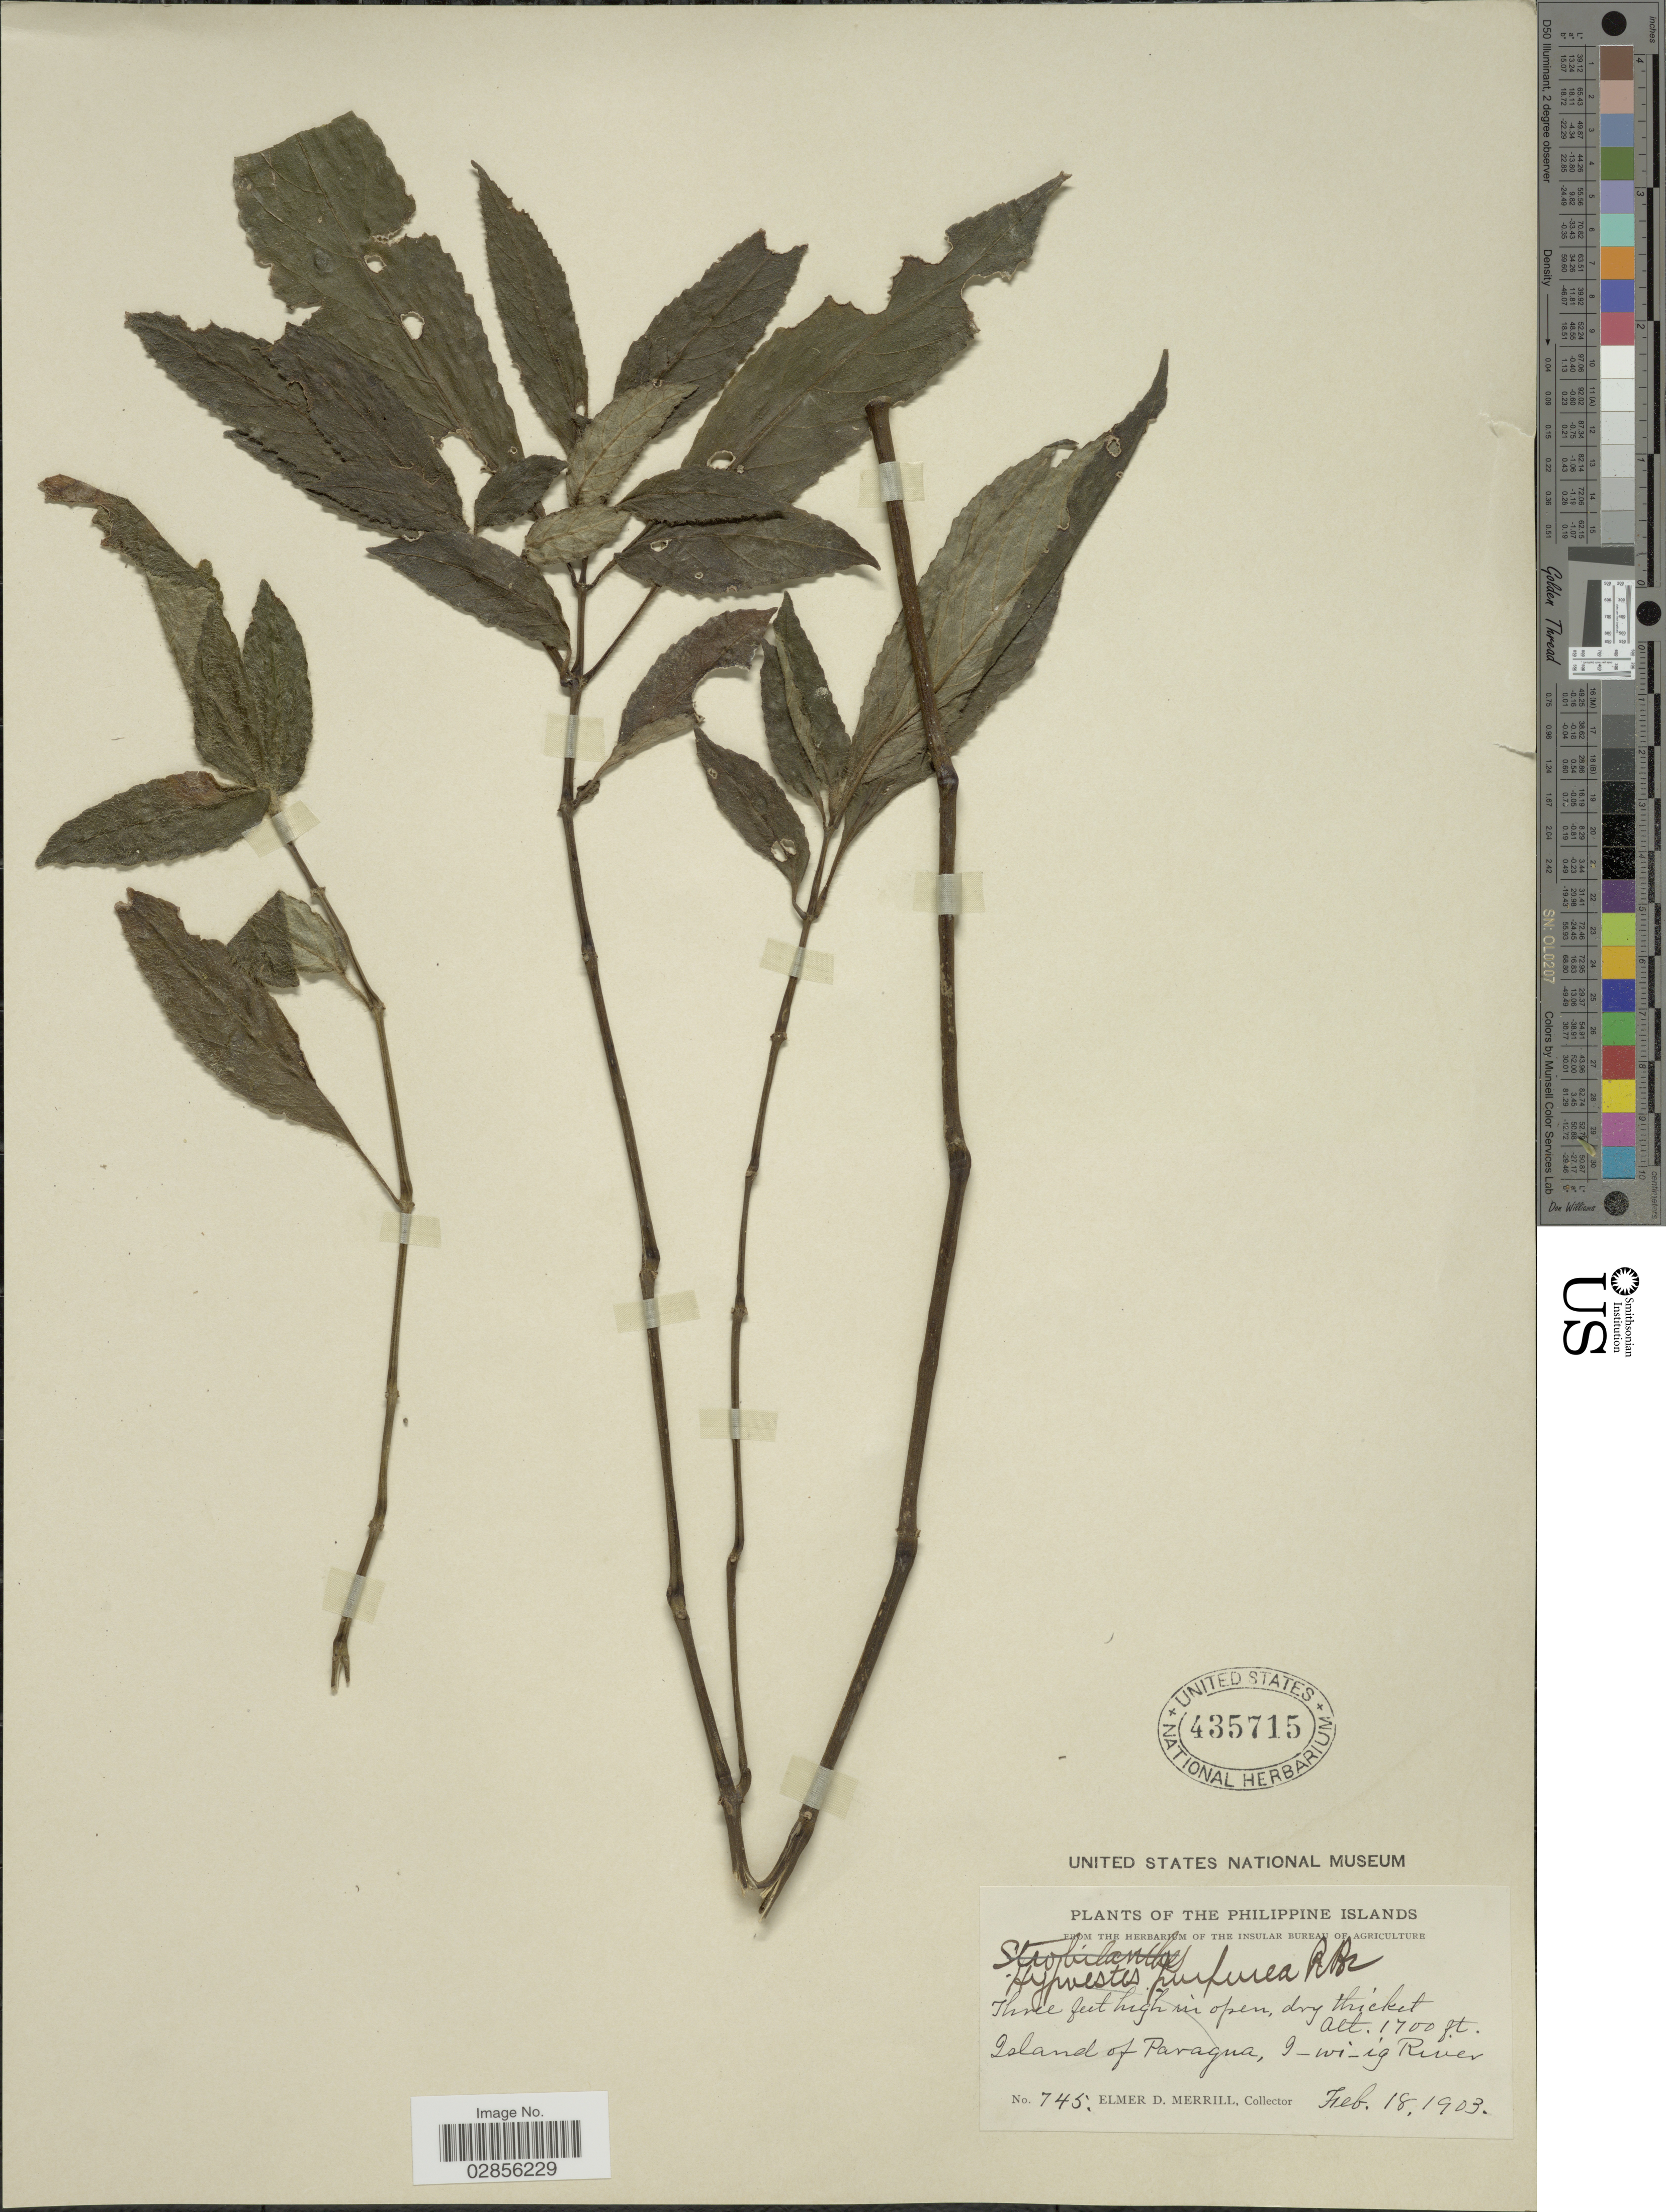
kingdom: Plantae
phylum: Tracheophyta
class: Magnoliopsida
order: Lamiales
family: Acanthaceae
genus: Hemigraphis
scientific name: Hemigraphis sp.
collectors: E. D. Merrill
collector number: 745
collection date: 1903-02-18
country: Philippines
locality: Philippine Island of Paragua. I-wi-ig River.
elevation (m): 518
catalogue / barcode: US 435715